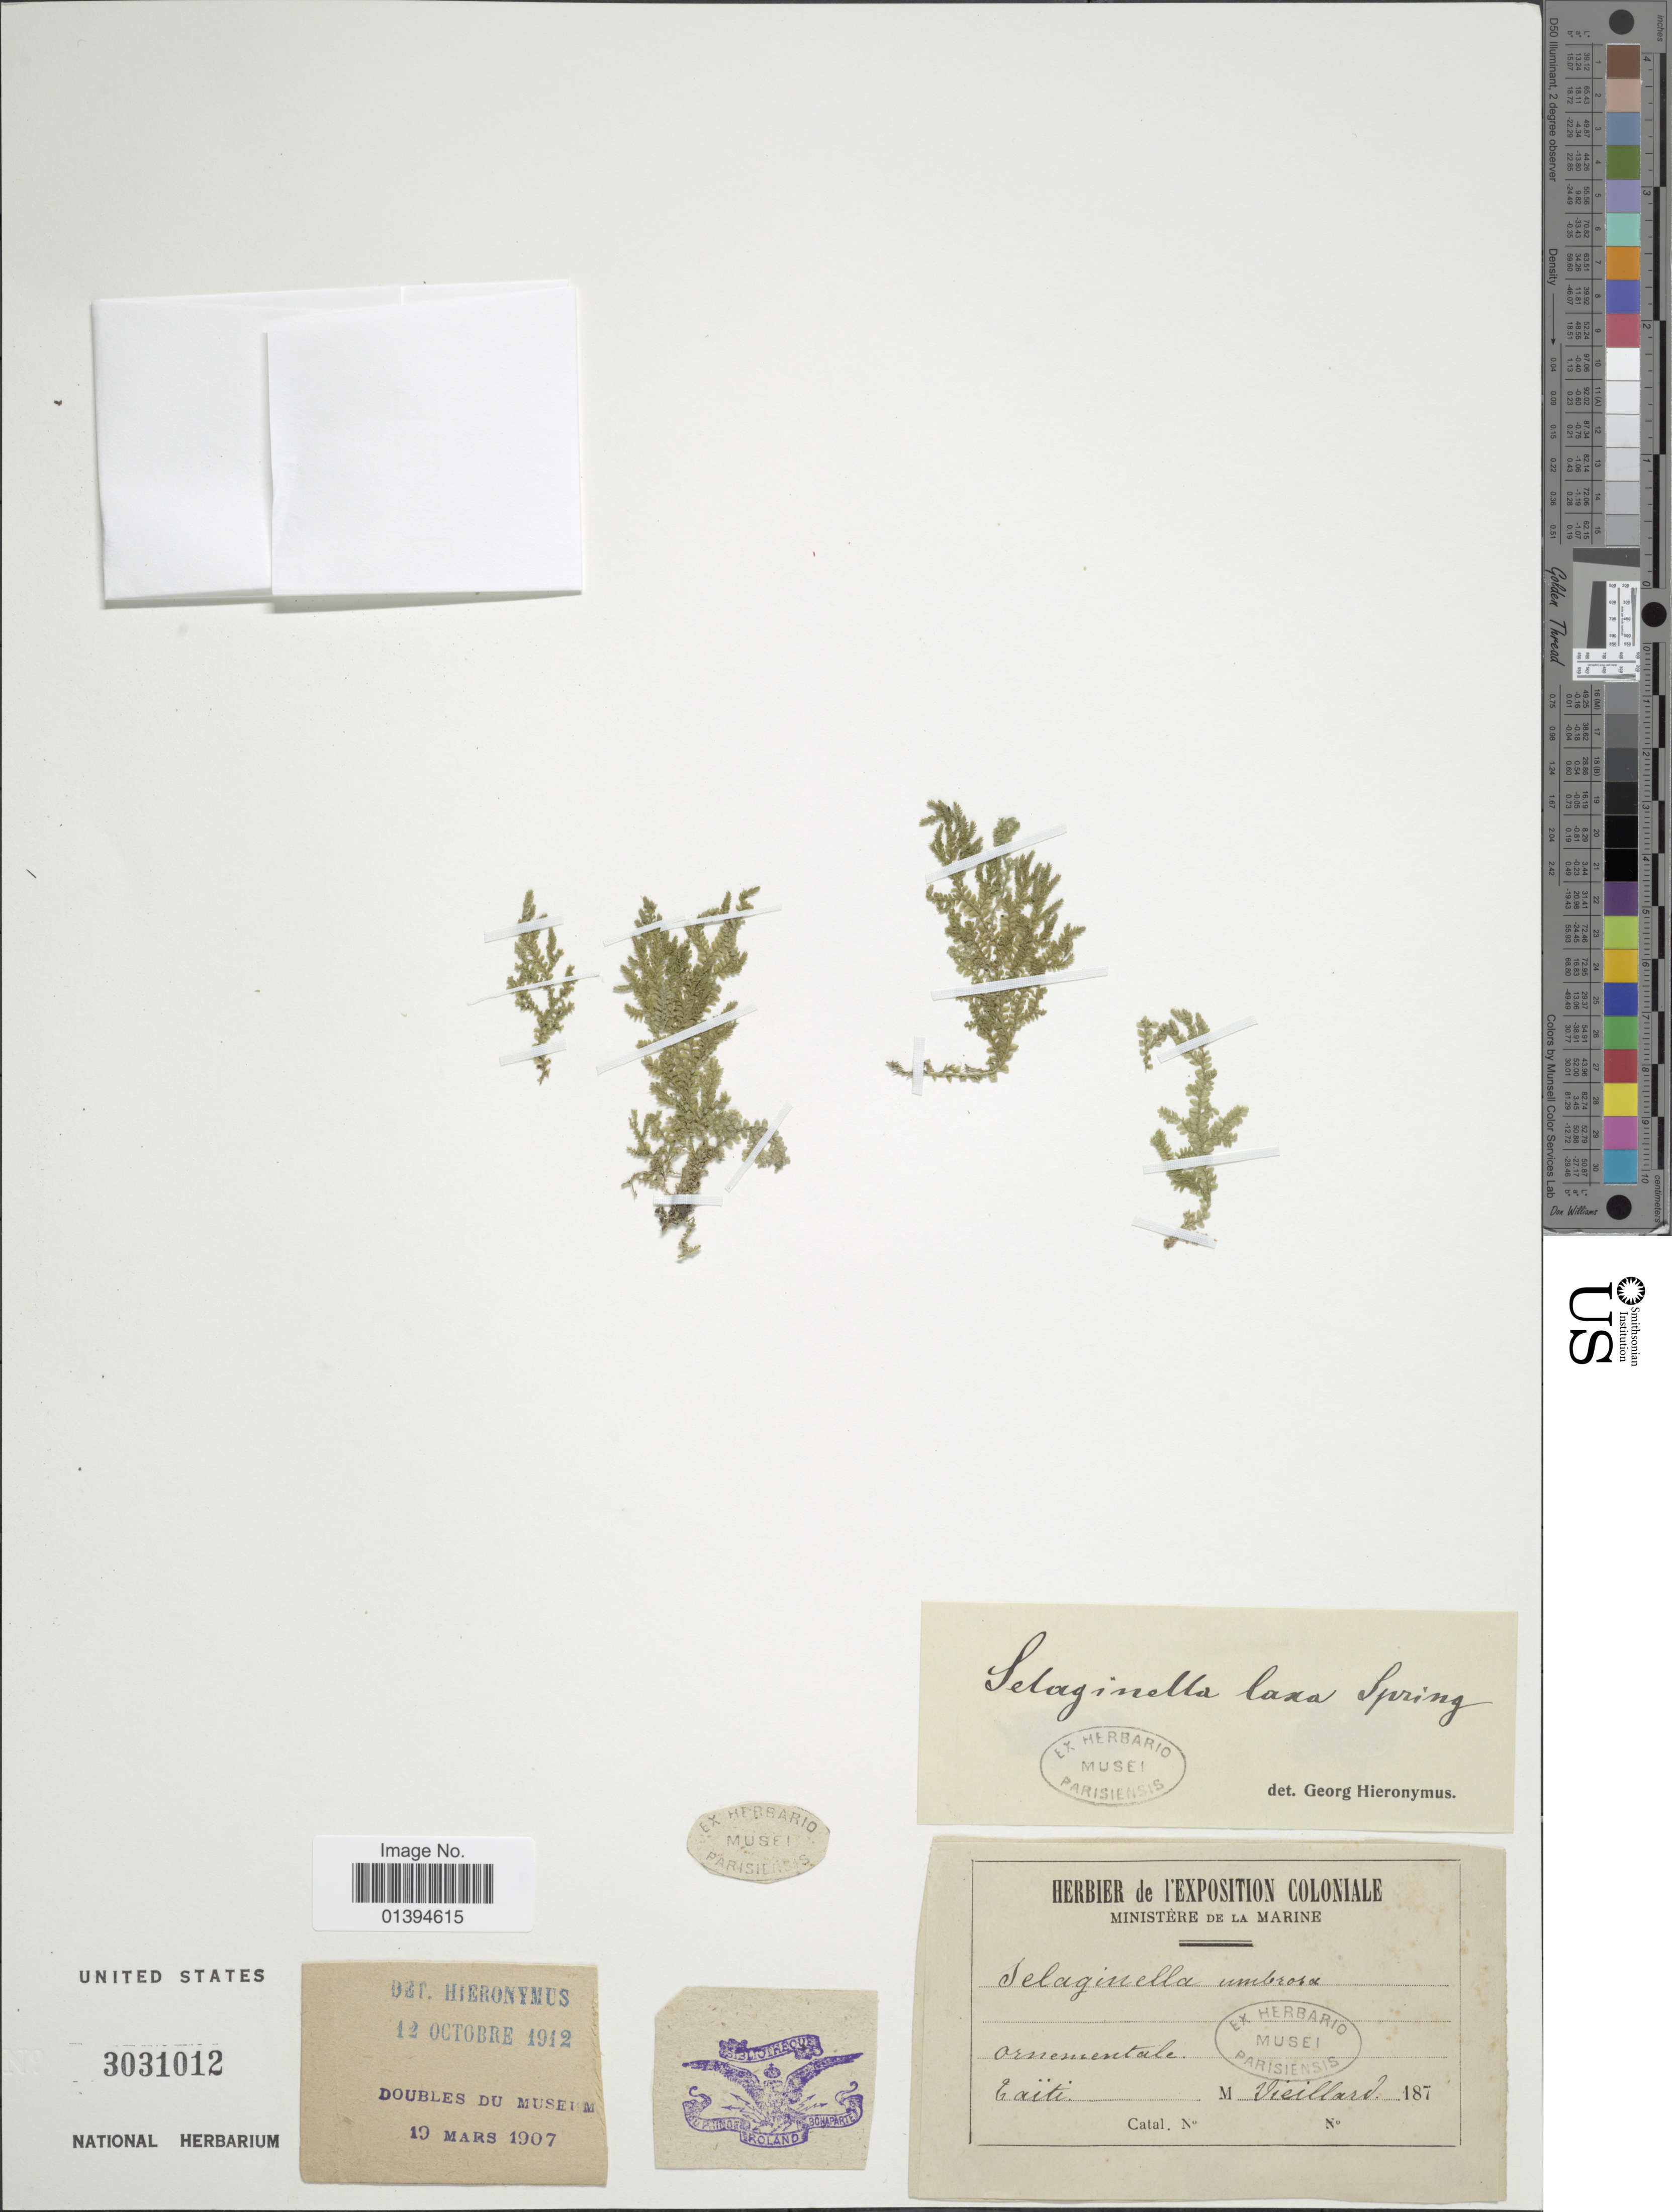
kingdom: Plantae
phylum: Tracheophyta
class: Lycopodiopsida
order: Selaginellales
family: Selaginellaceae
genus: Selaginella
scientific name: Selaginella laxa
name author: Spring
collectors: -. Vieillard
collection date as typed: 187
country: French Polynesia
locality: Taiti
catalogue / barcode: US 3031012